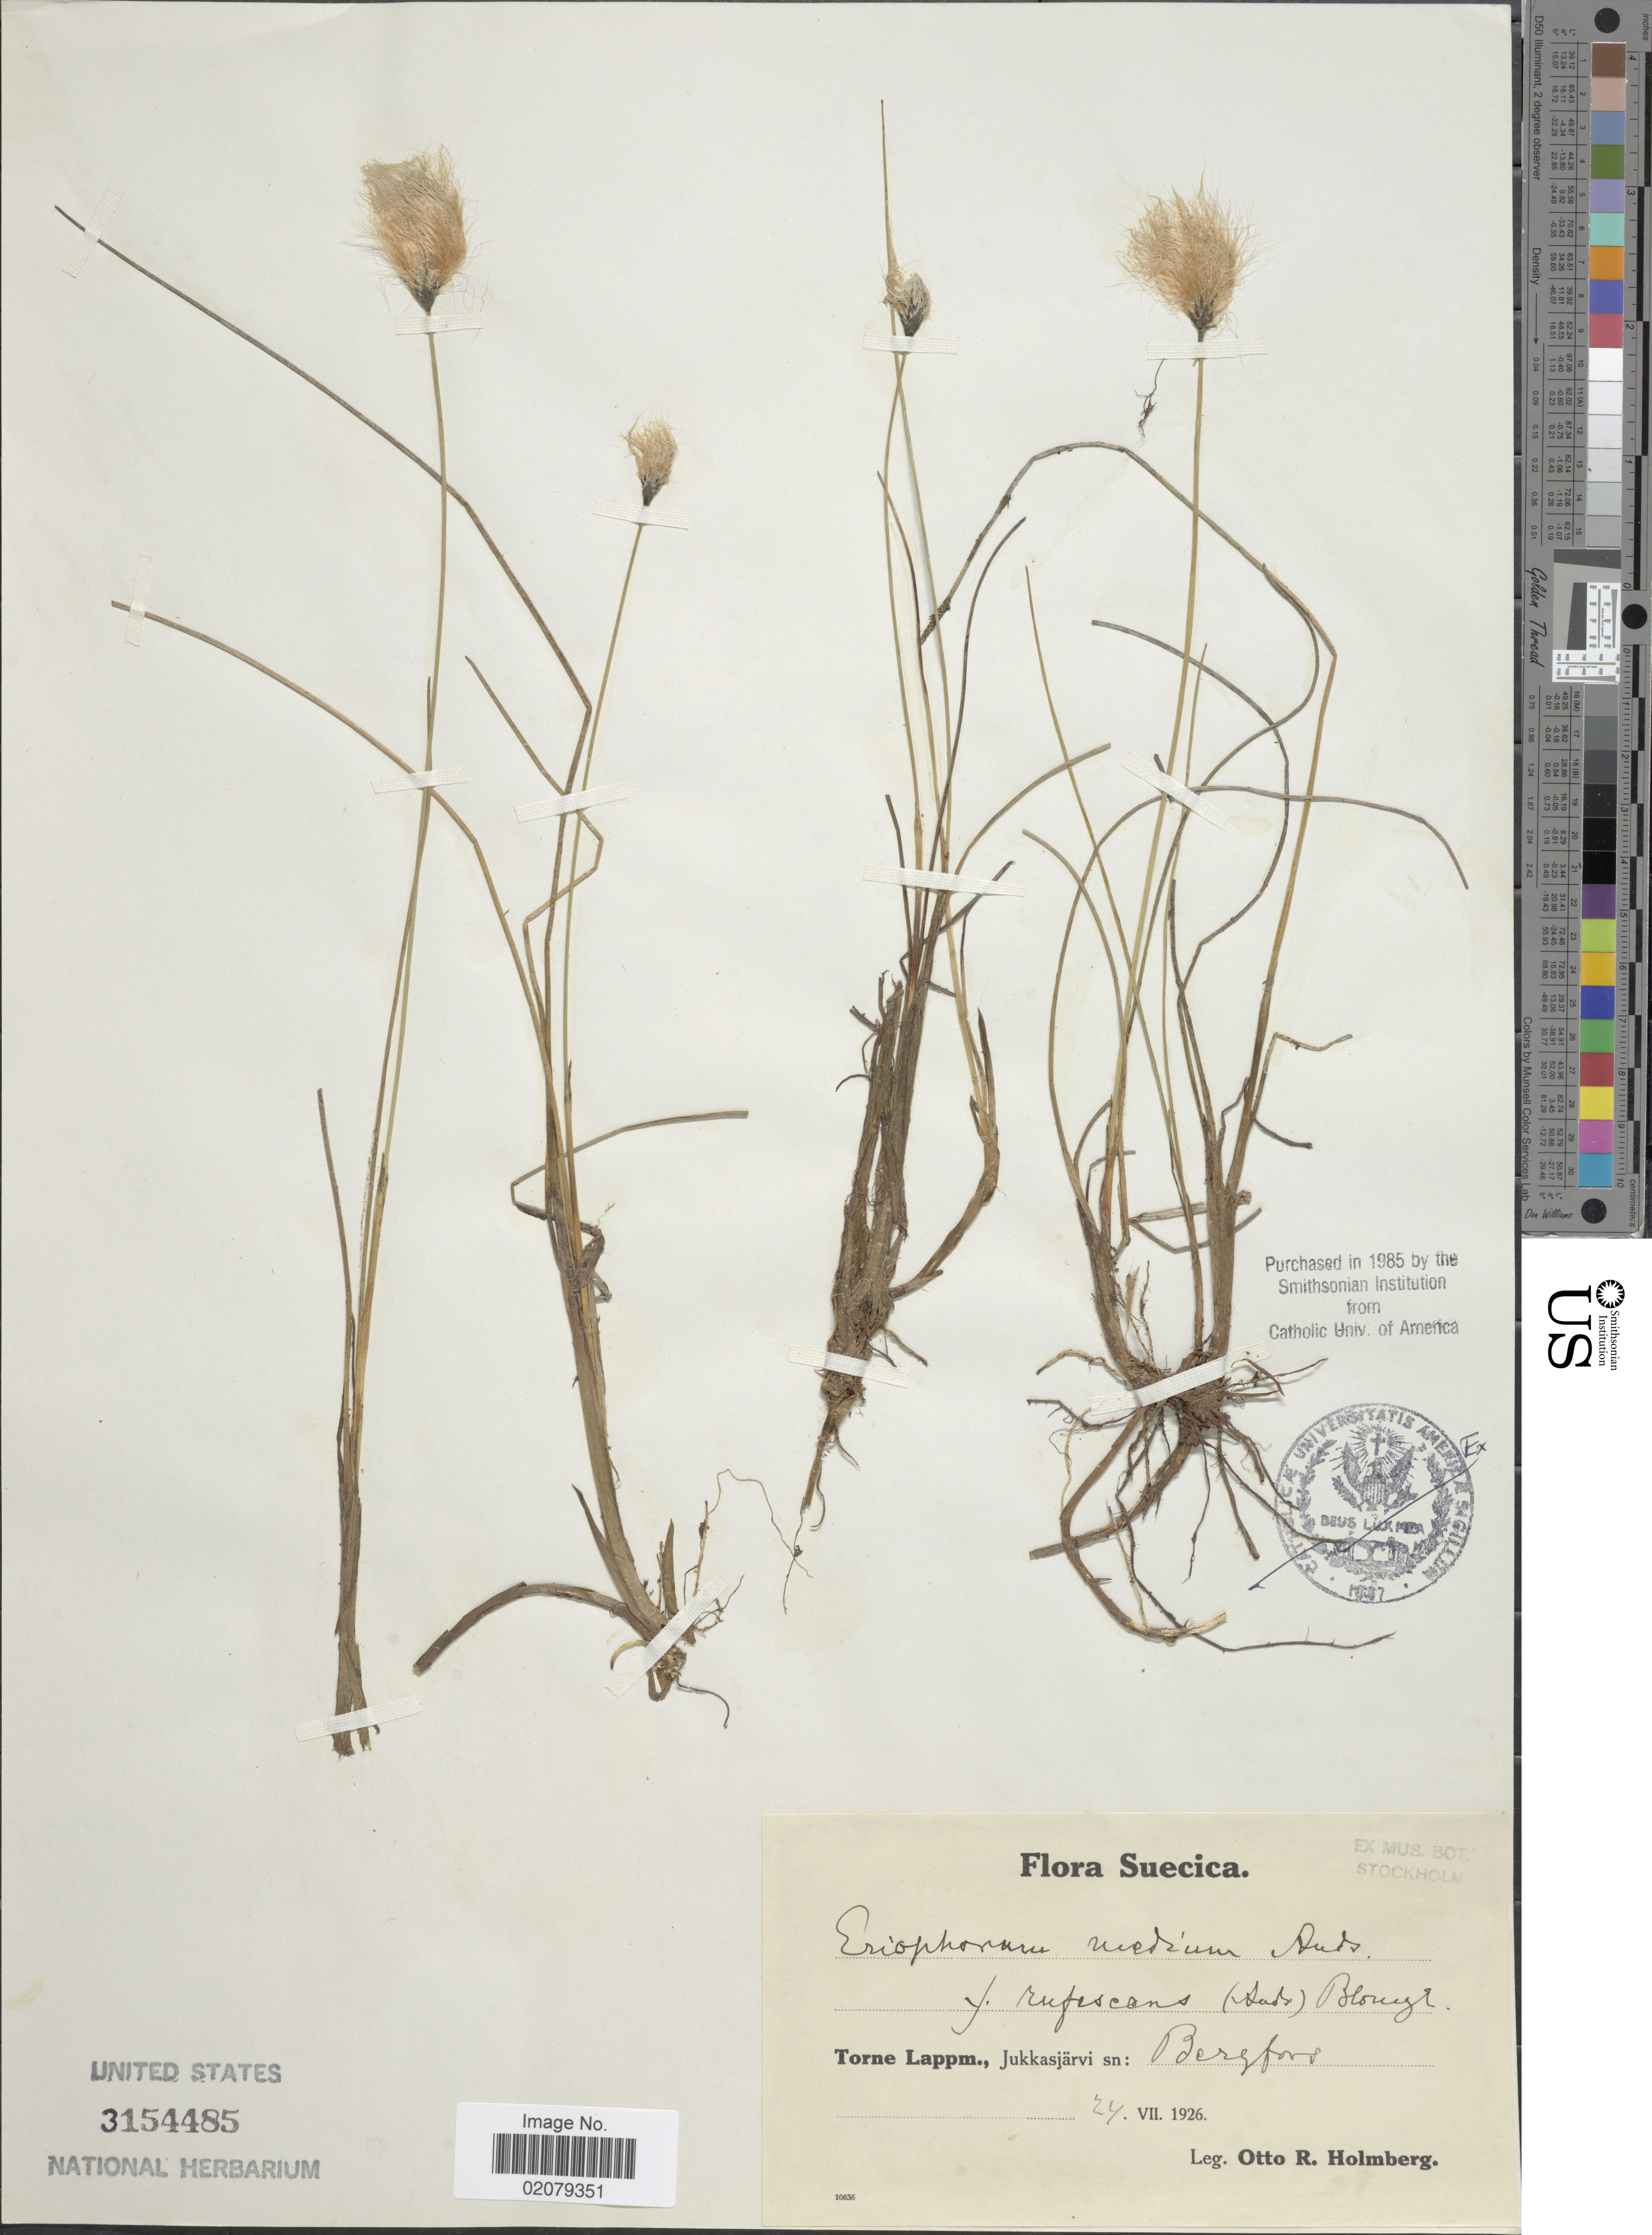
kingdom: Plantae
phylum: Tracheophyta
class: Liliopsida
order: Poales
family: Cyperaceae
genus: Eriophorum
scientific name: Eriophorum x medium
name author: Andersson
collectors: O. Holmberg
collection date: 1926-07-24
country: Sweden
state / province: Norrbotten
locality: Torne Lappm., Jukkasjarvi sn: Bergford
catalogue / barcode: US 3154485